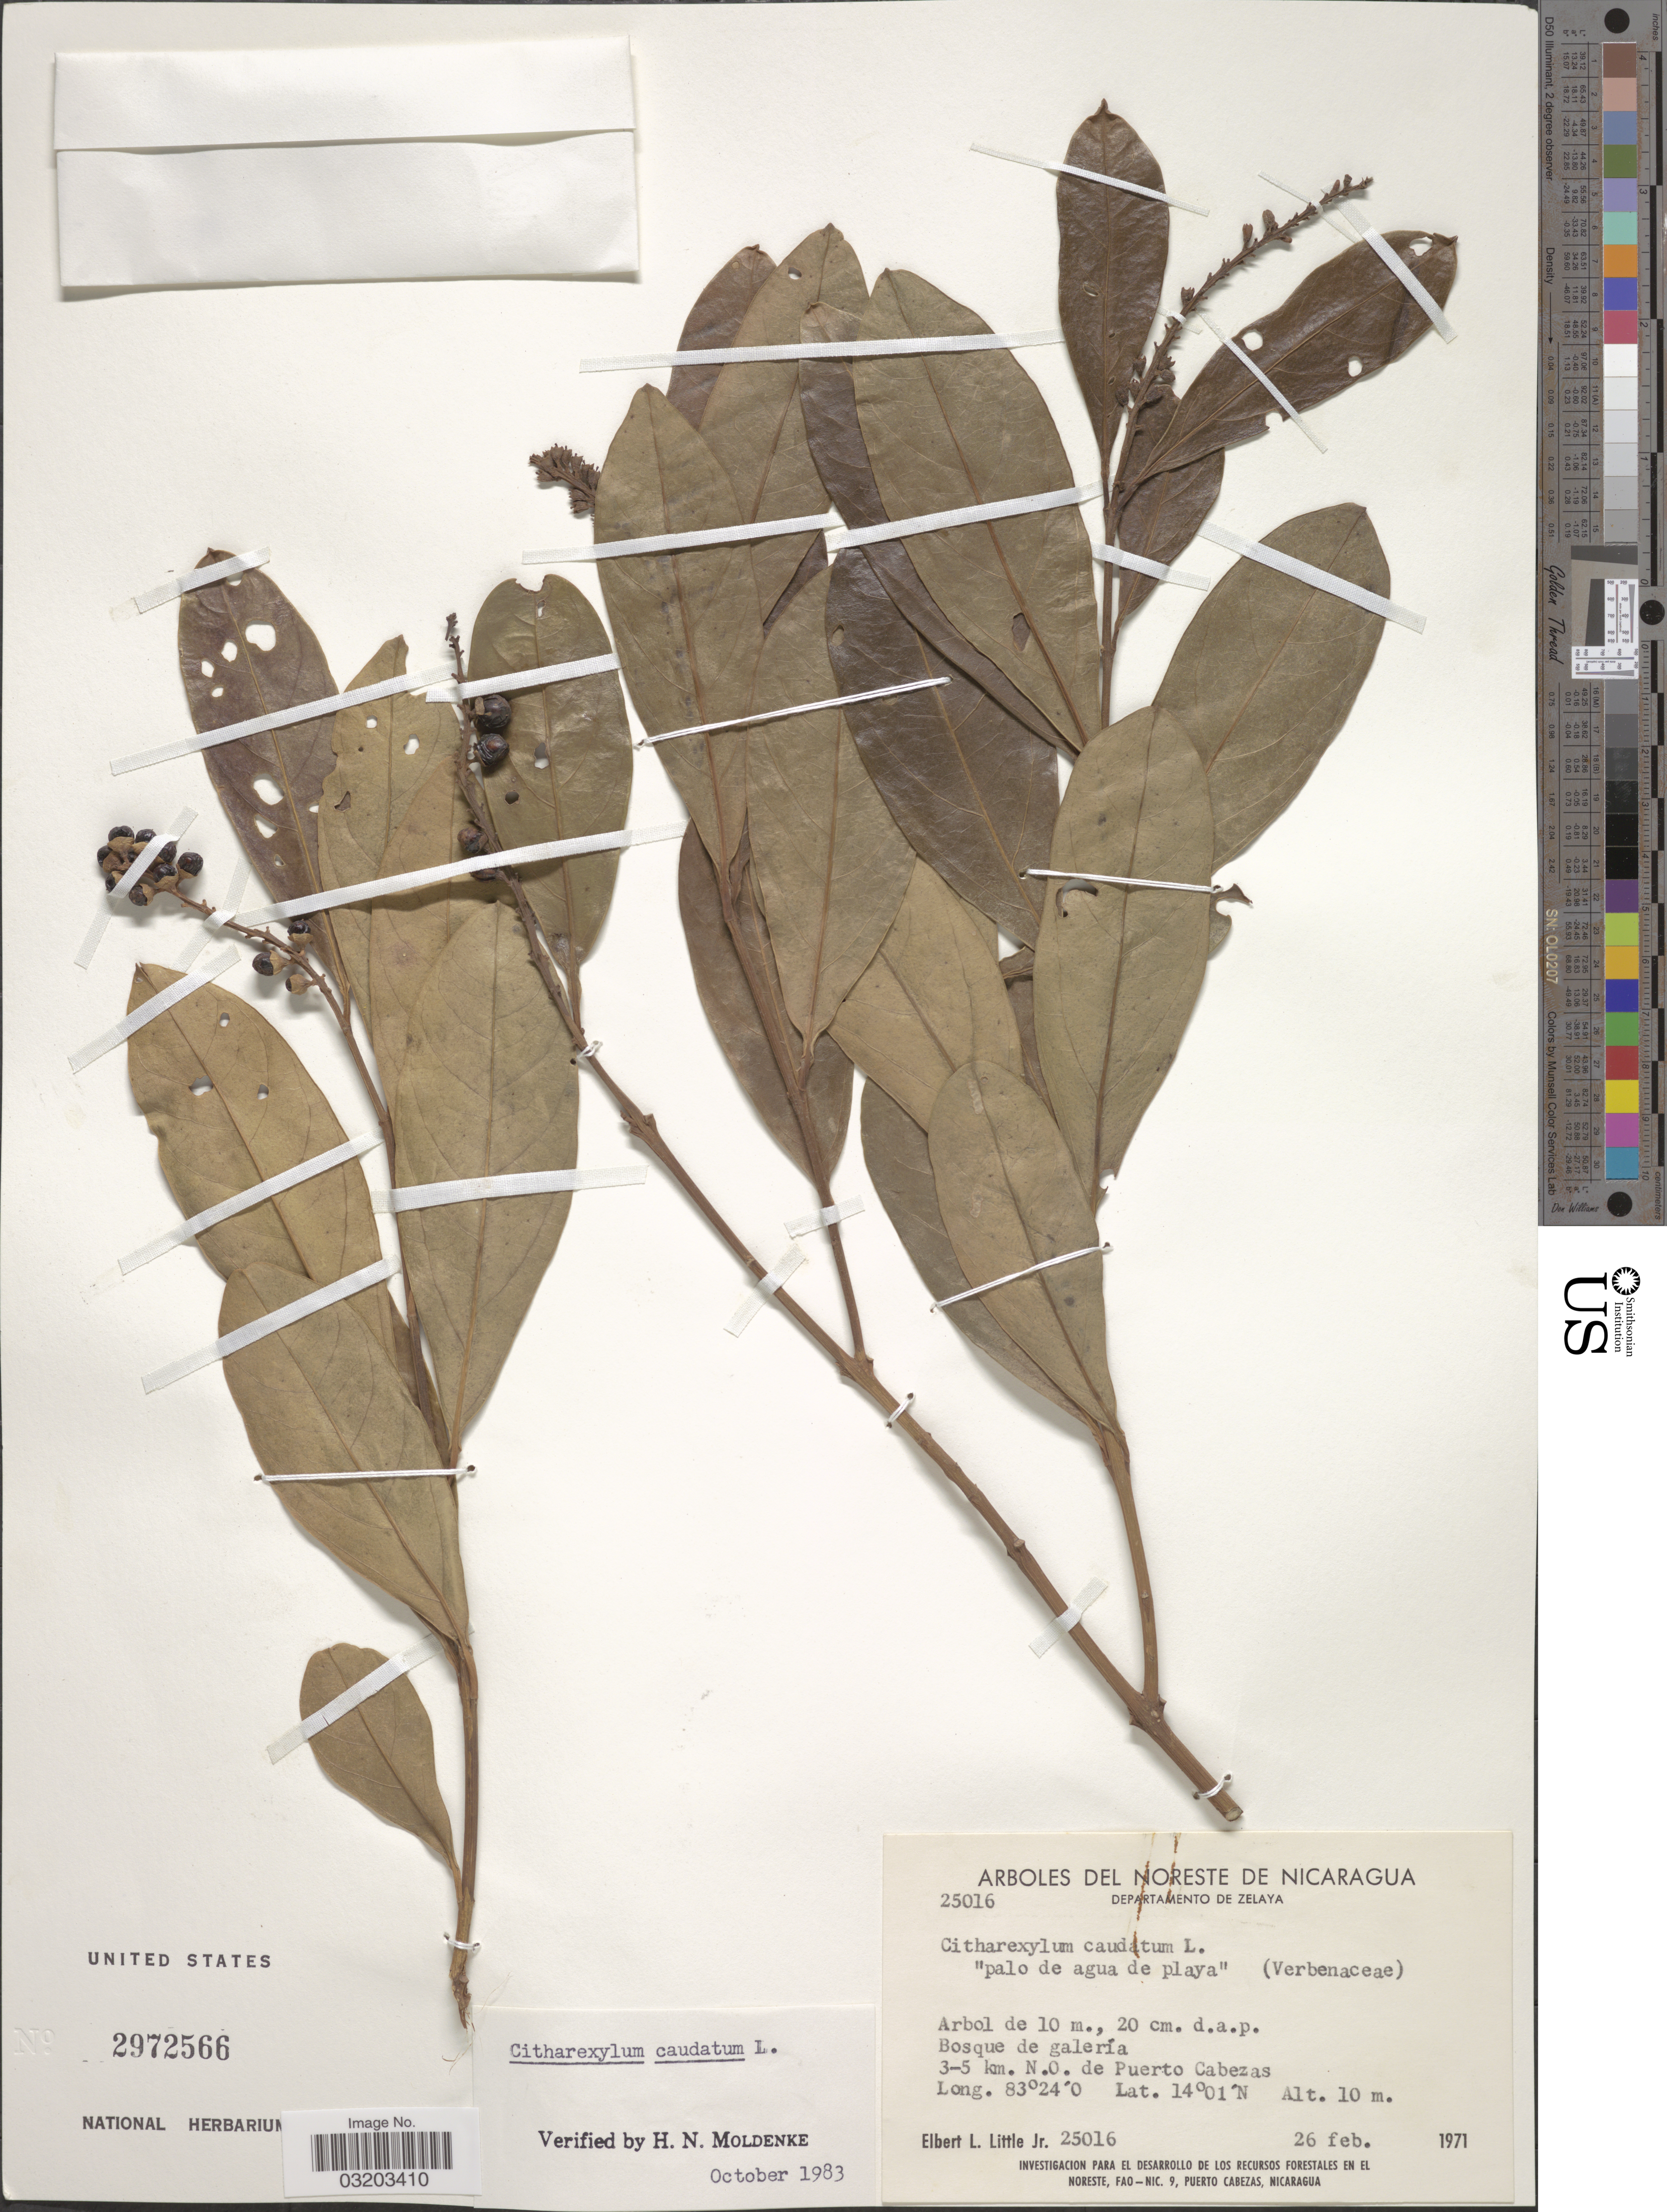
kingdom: Plantae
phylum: Tracheophyta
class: Magnoliopsida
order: Lamiales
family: Verbenaceae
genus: Citharexylum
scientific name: Citharexylum caudatum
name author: L.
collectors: E. L. Little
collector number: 25016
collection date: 1971-02-26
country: Nicaragua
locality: Noreste De Nicaragua. Departamento De Zelaya. Bosque de galería. 3-5 km. N.O. de Puerto Cabezas.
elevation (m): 10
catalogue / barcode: US 2972566